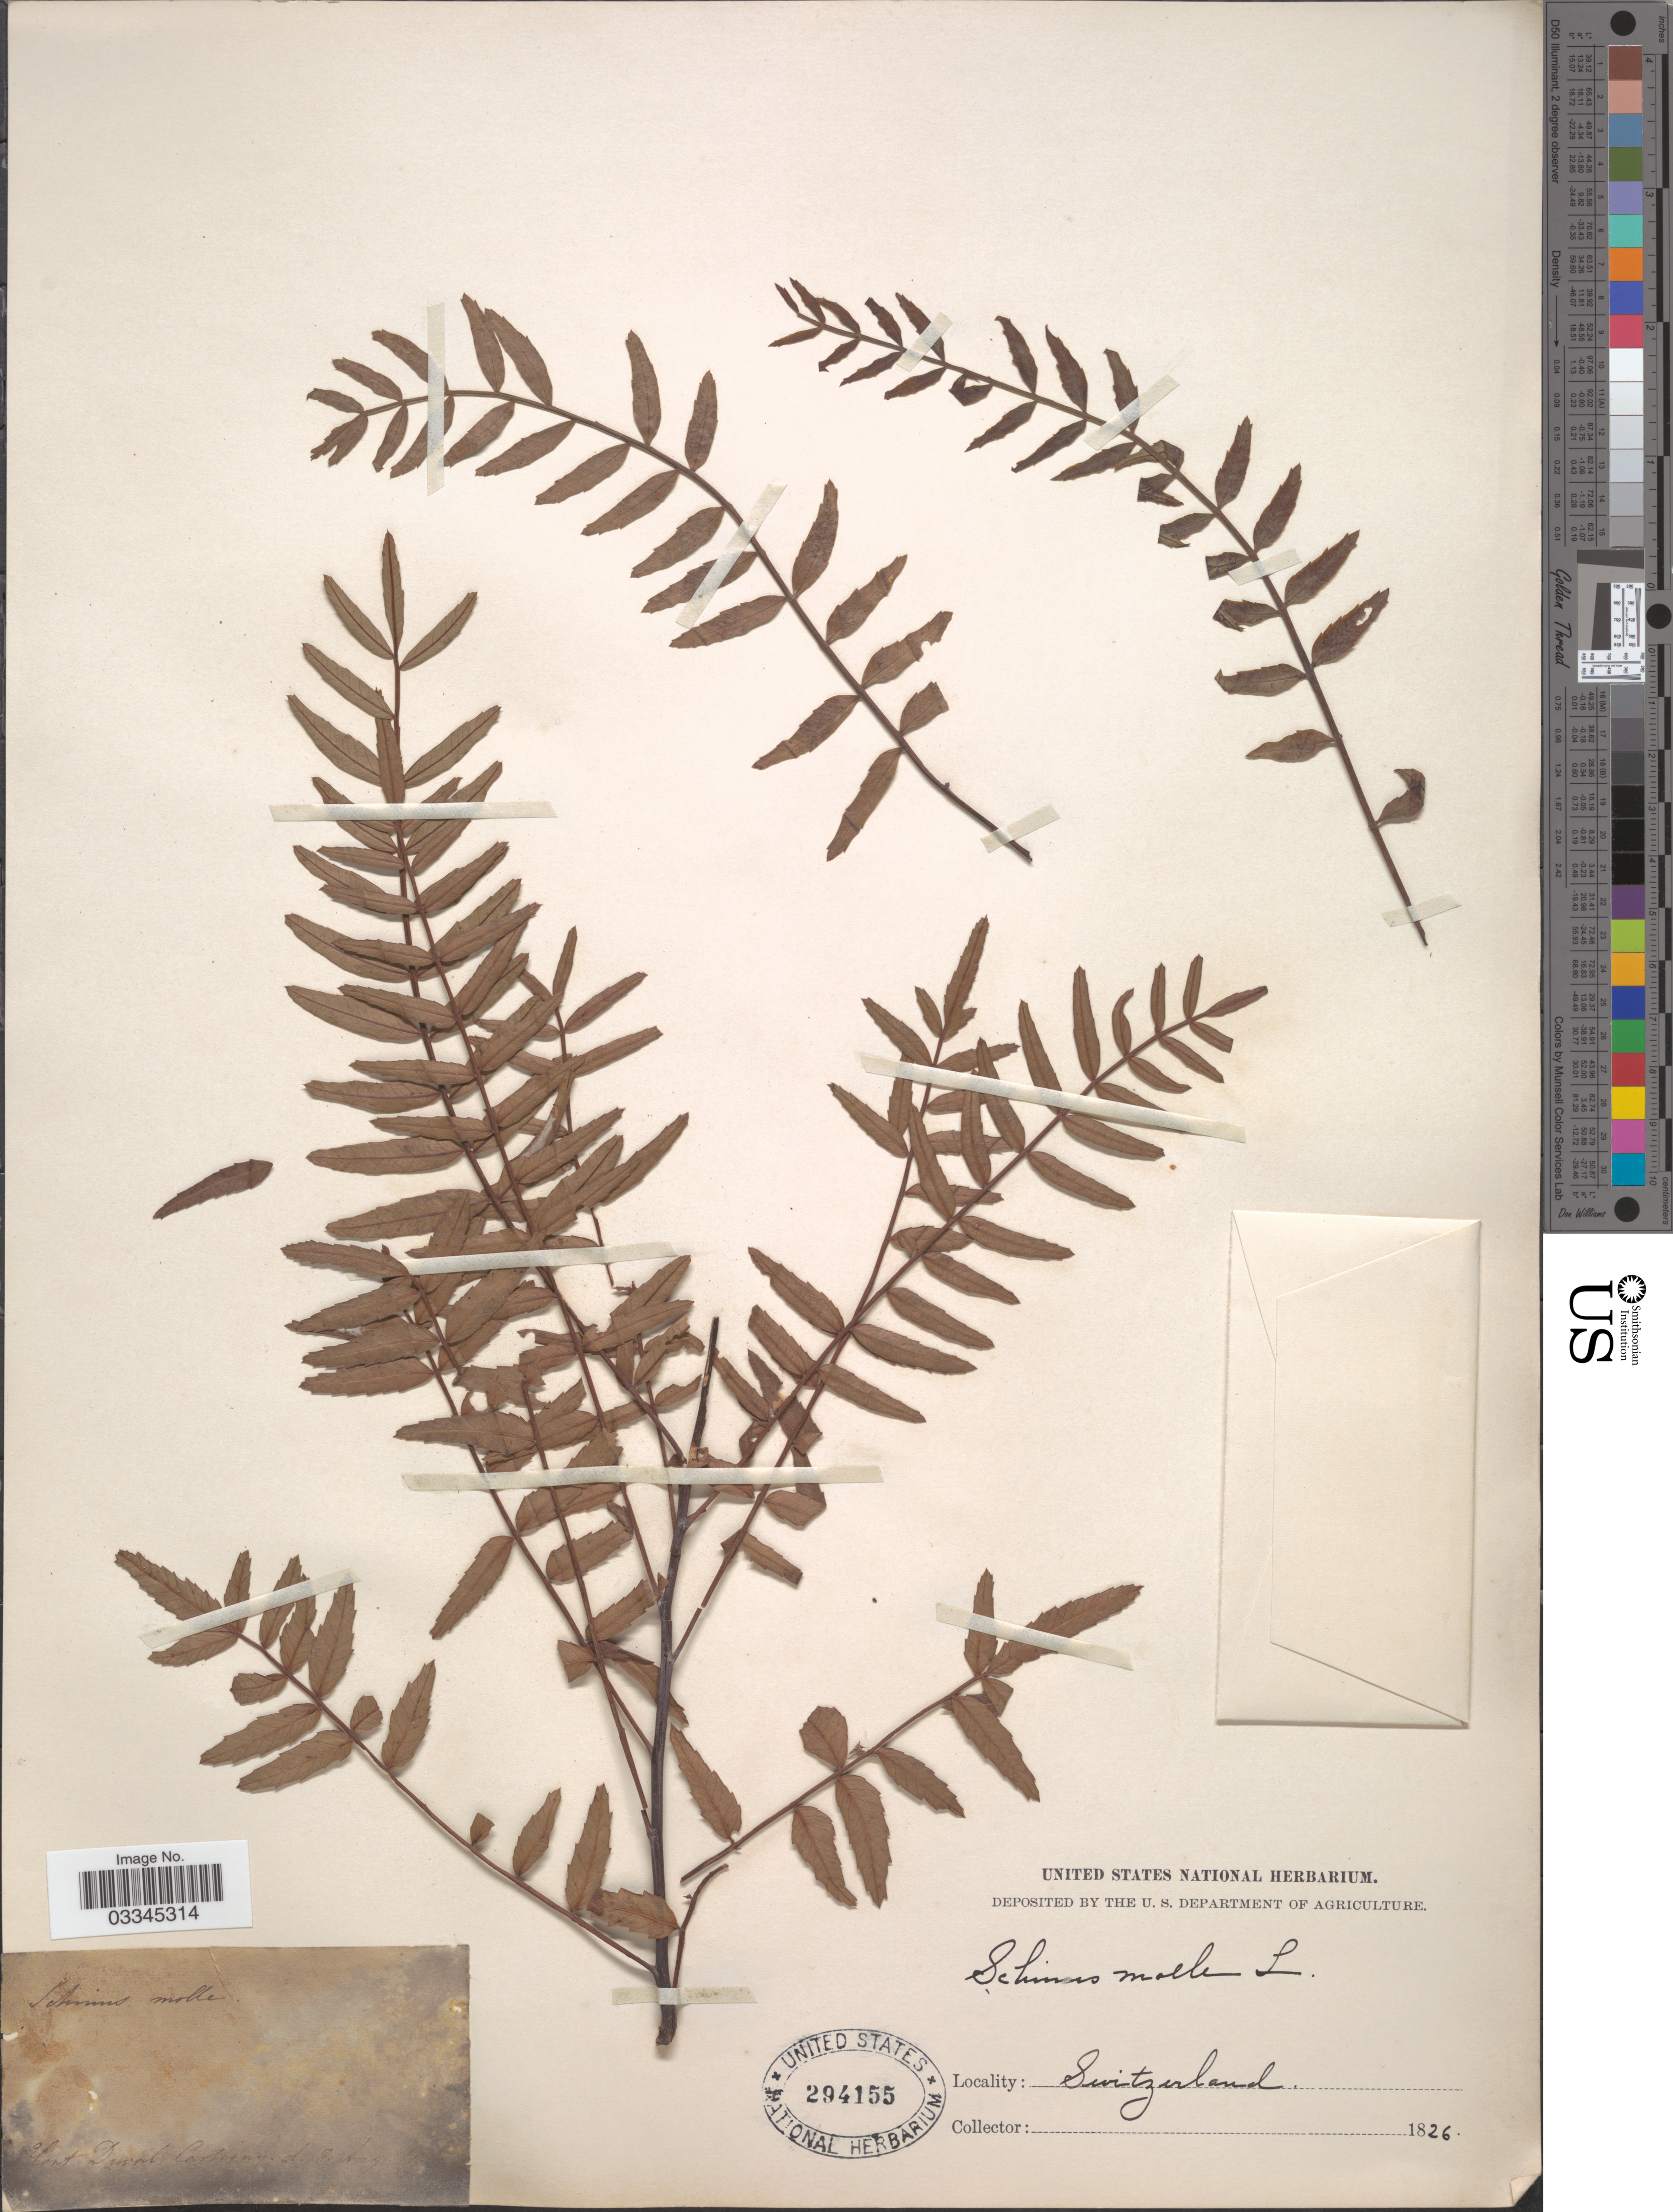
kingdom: Plantae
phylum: Tracheophyta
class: Magnoliopsida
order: Sapindales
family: Anacardiaceae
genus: Schinus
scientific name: Schinus molle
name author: L.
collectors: ex herb. United States National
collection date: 1826-08-08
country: Switzerland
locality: Hort. Duval Car [illegible text].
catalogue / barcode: US 294155